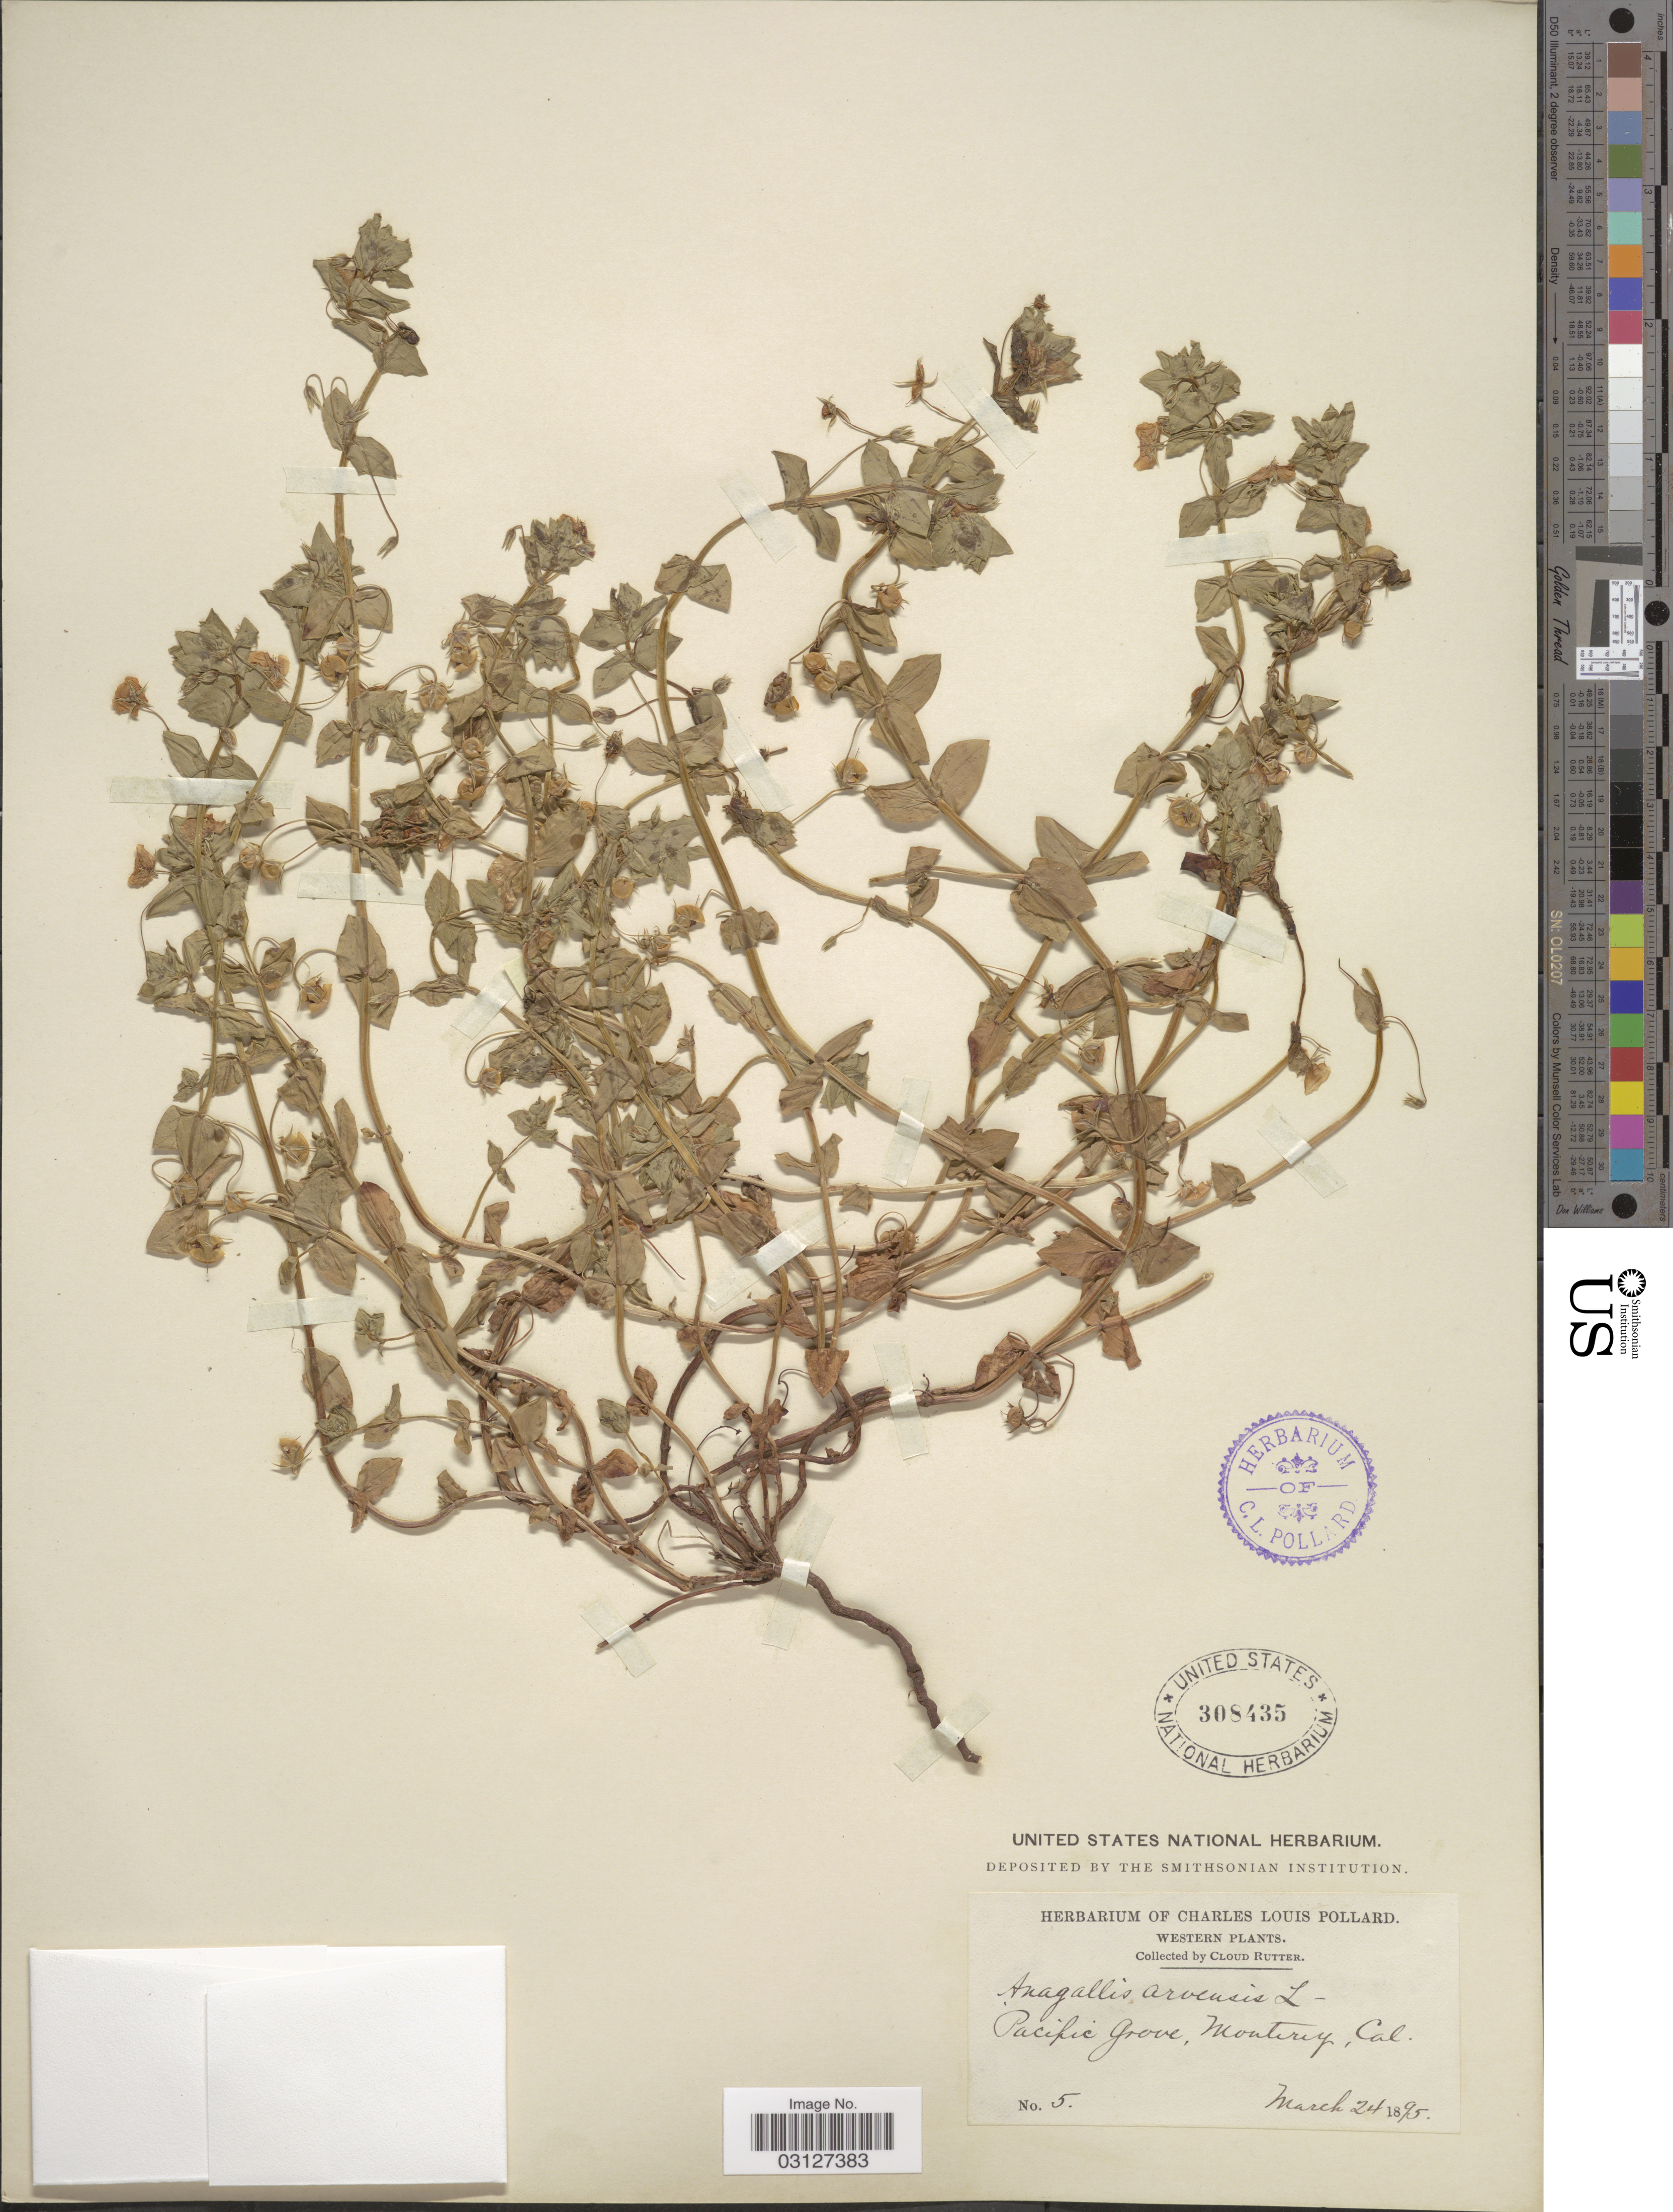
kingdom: Plantae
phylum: Tracheophyta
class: Magnoliopsida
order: Ericales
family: Primulaceae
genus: Anagallis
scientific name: Anagallis arvensis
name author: L.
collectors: C. Rutter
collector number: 5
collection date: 1895-03-24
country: United States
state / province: California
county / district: Monterey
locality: Western. Pacific grove, Monterey.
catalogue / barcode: US 308435